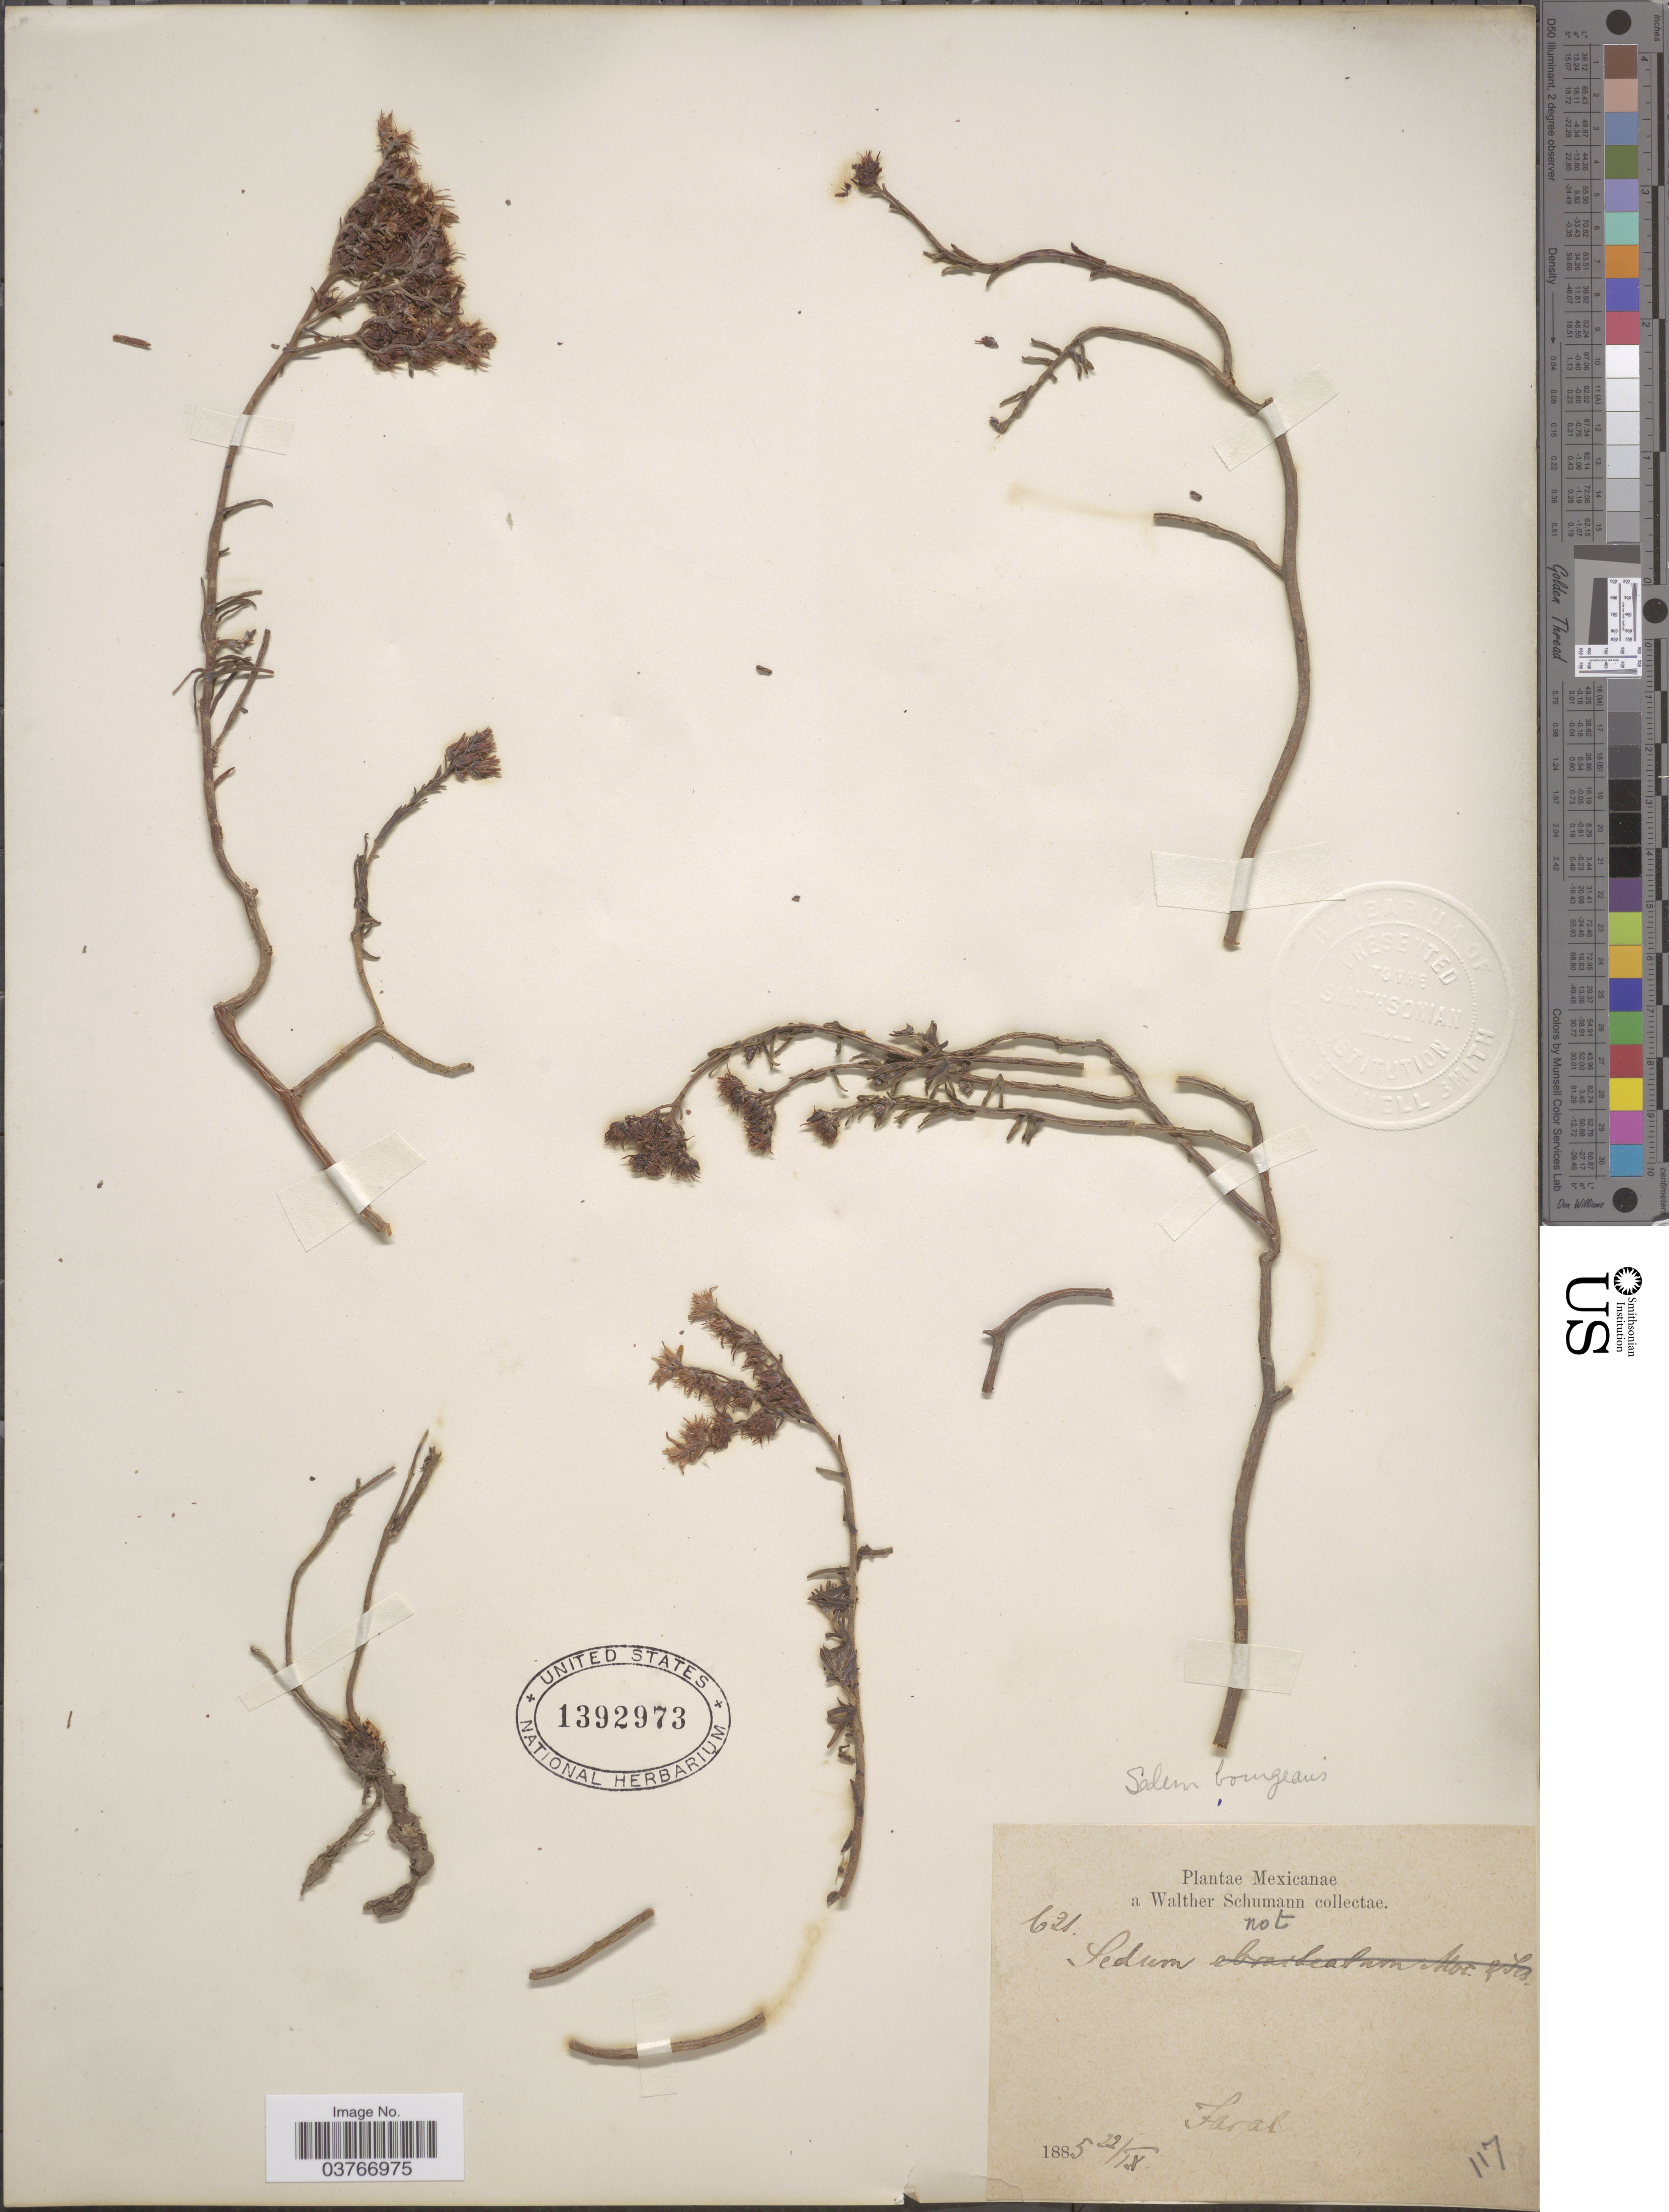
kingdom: Plantae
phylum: Tracheophyta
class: Magnoliopsida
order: Saxifragales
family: Crassulaceae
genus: Sedum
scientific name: Sedum bourgaei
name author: Hemsl.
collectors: W. Schumann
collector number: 621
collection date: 1885-09-22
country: Mexico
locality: Faral.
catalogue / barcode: US 1392973